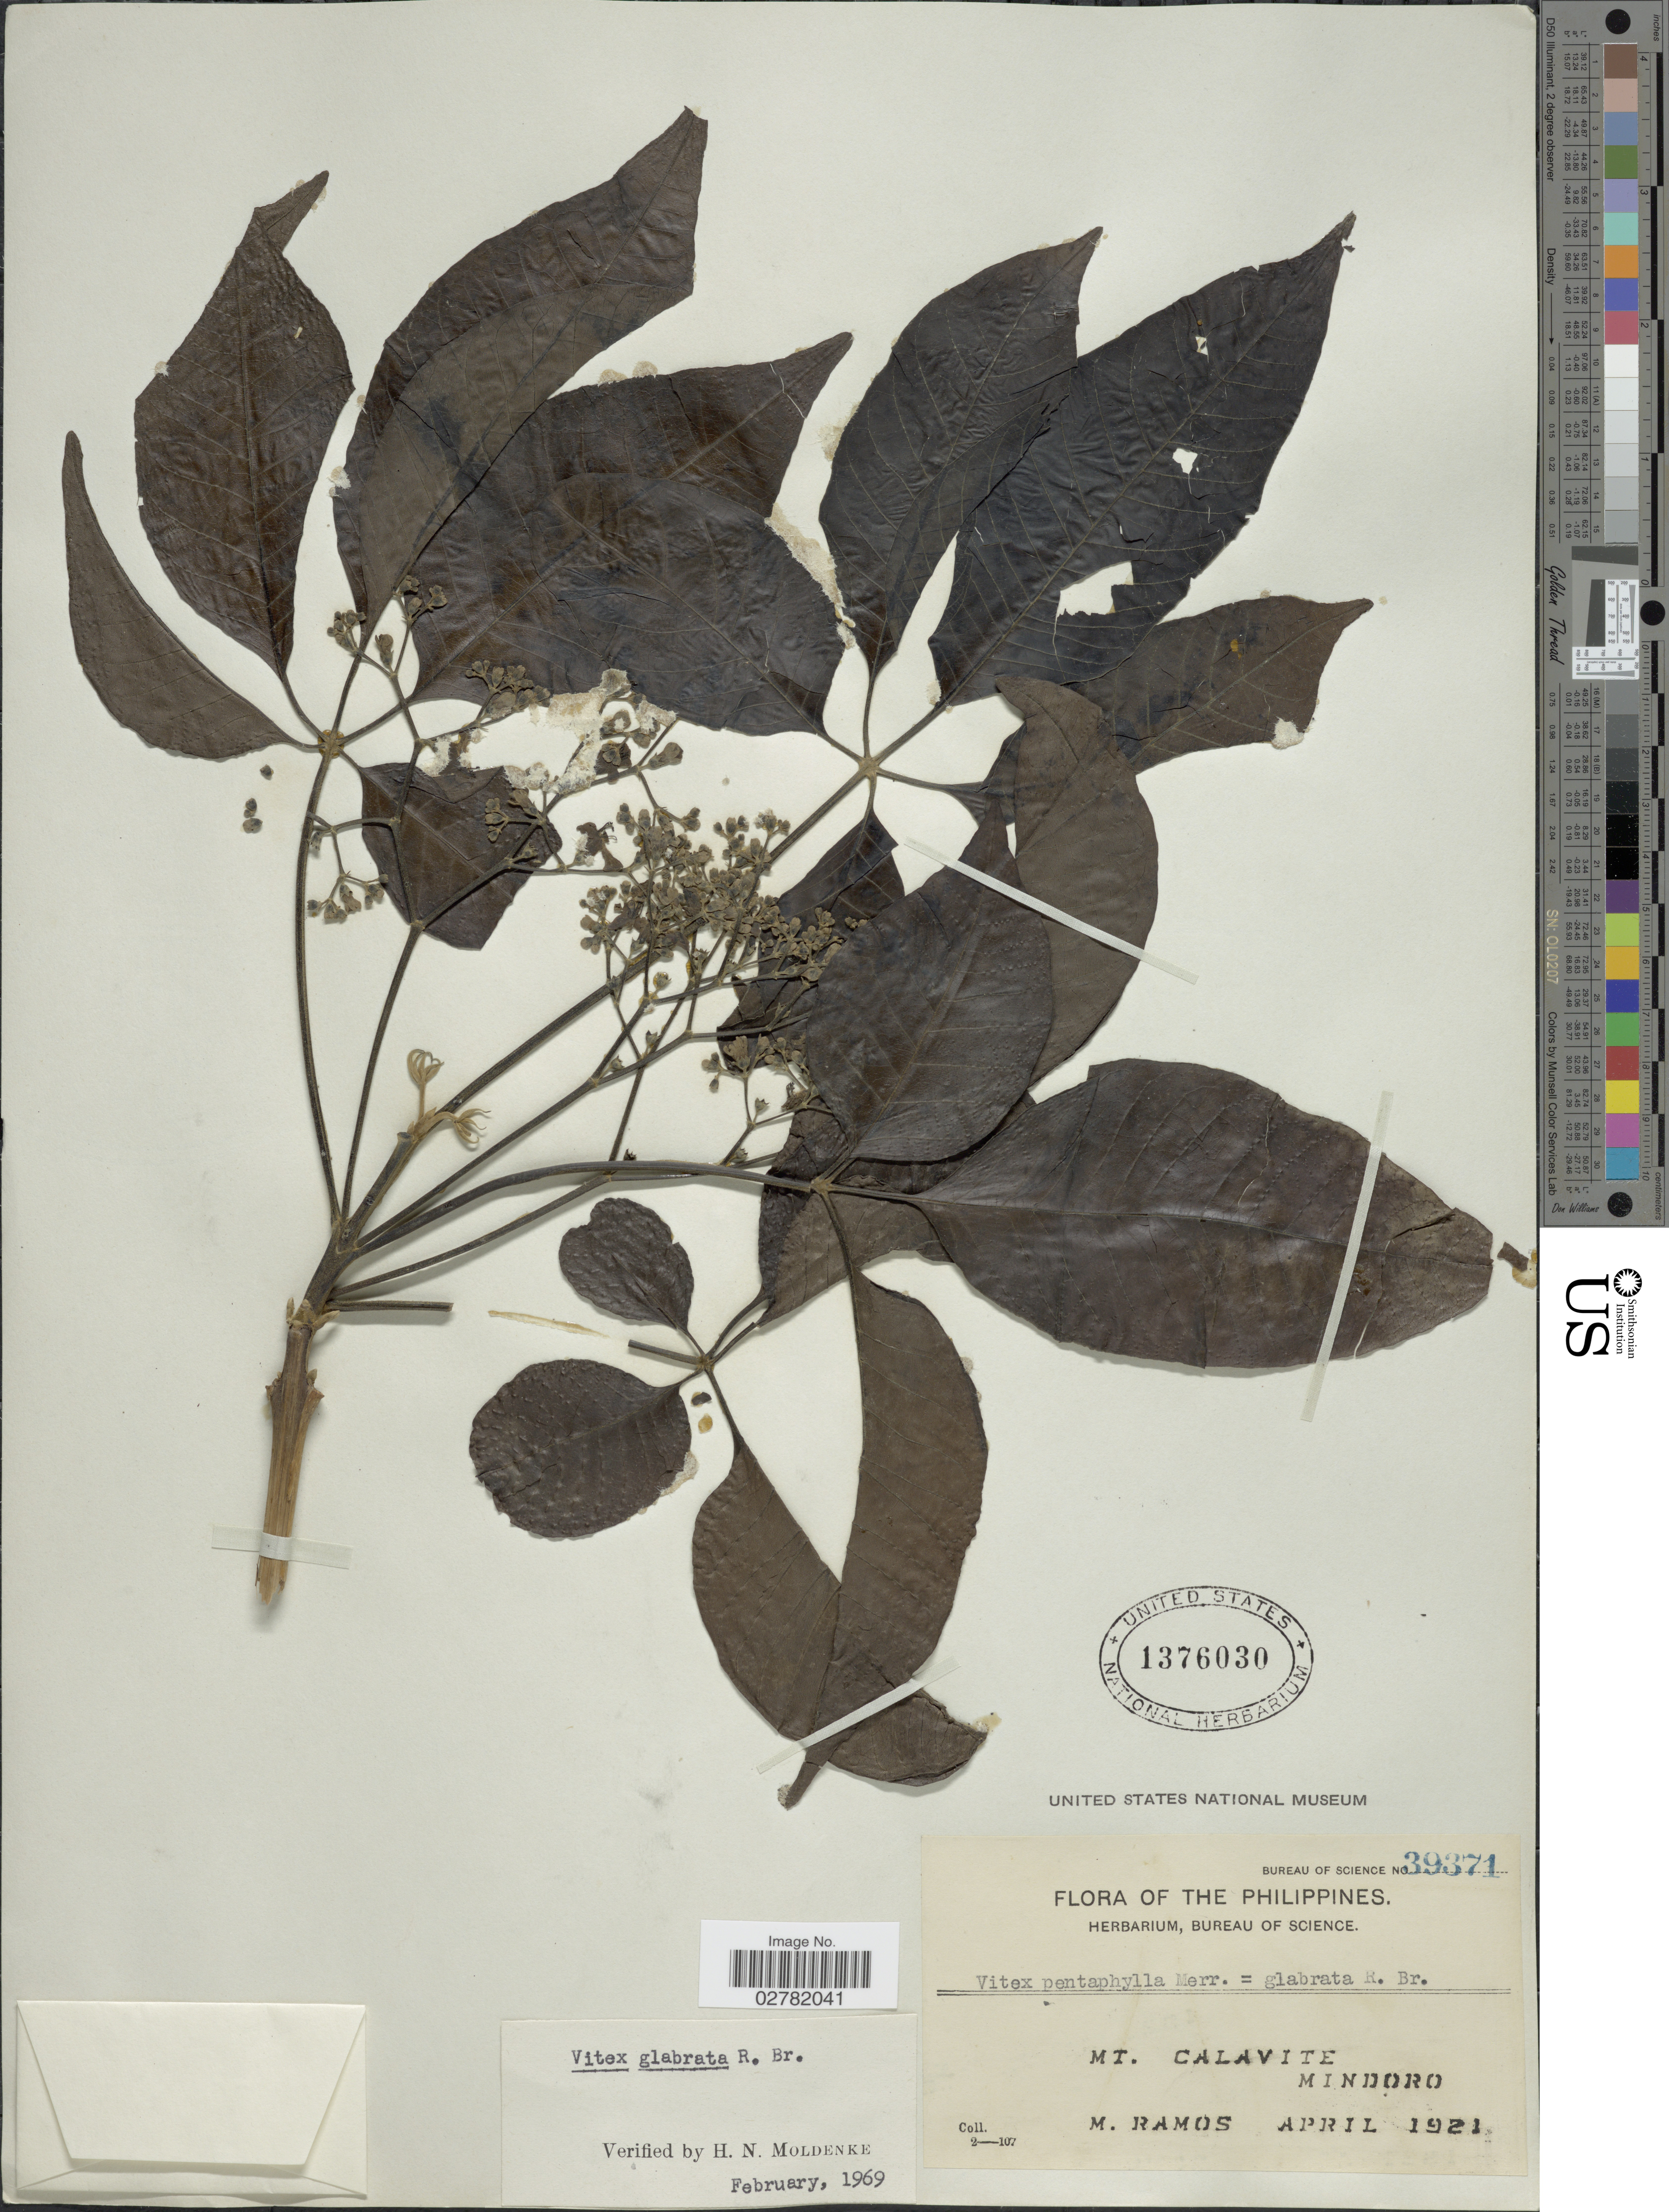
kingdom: Plantae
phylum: Tracheophyta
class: Magnoliopsida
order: Lamiales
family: Lamiaceae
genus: Vitex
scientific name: Vitex glabrata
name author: R. Br.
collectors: M. Ramos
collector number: Bureau of Science 39371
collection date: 1921-04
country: Philippines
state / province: Mimaropa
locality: Mt. Calavite. Mindoro.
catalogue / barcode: US 1376030